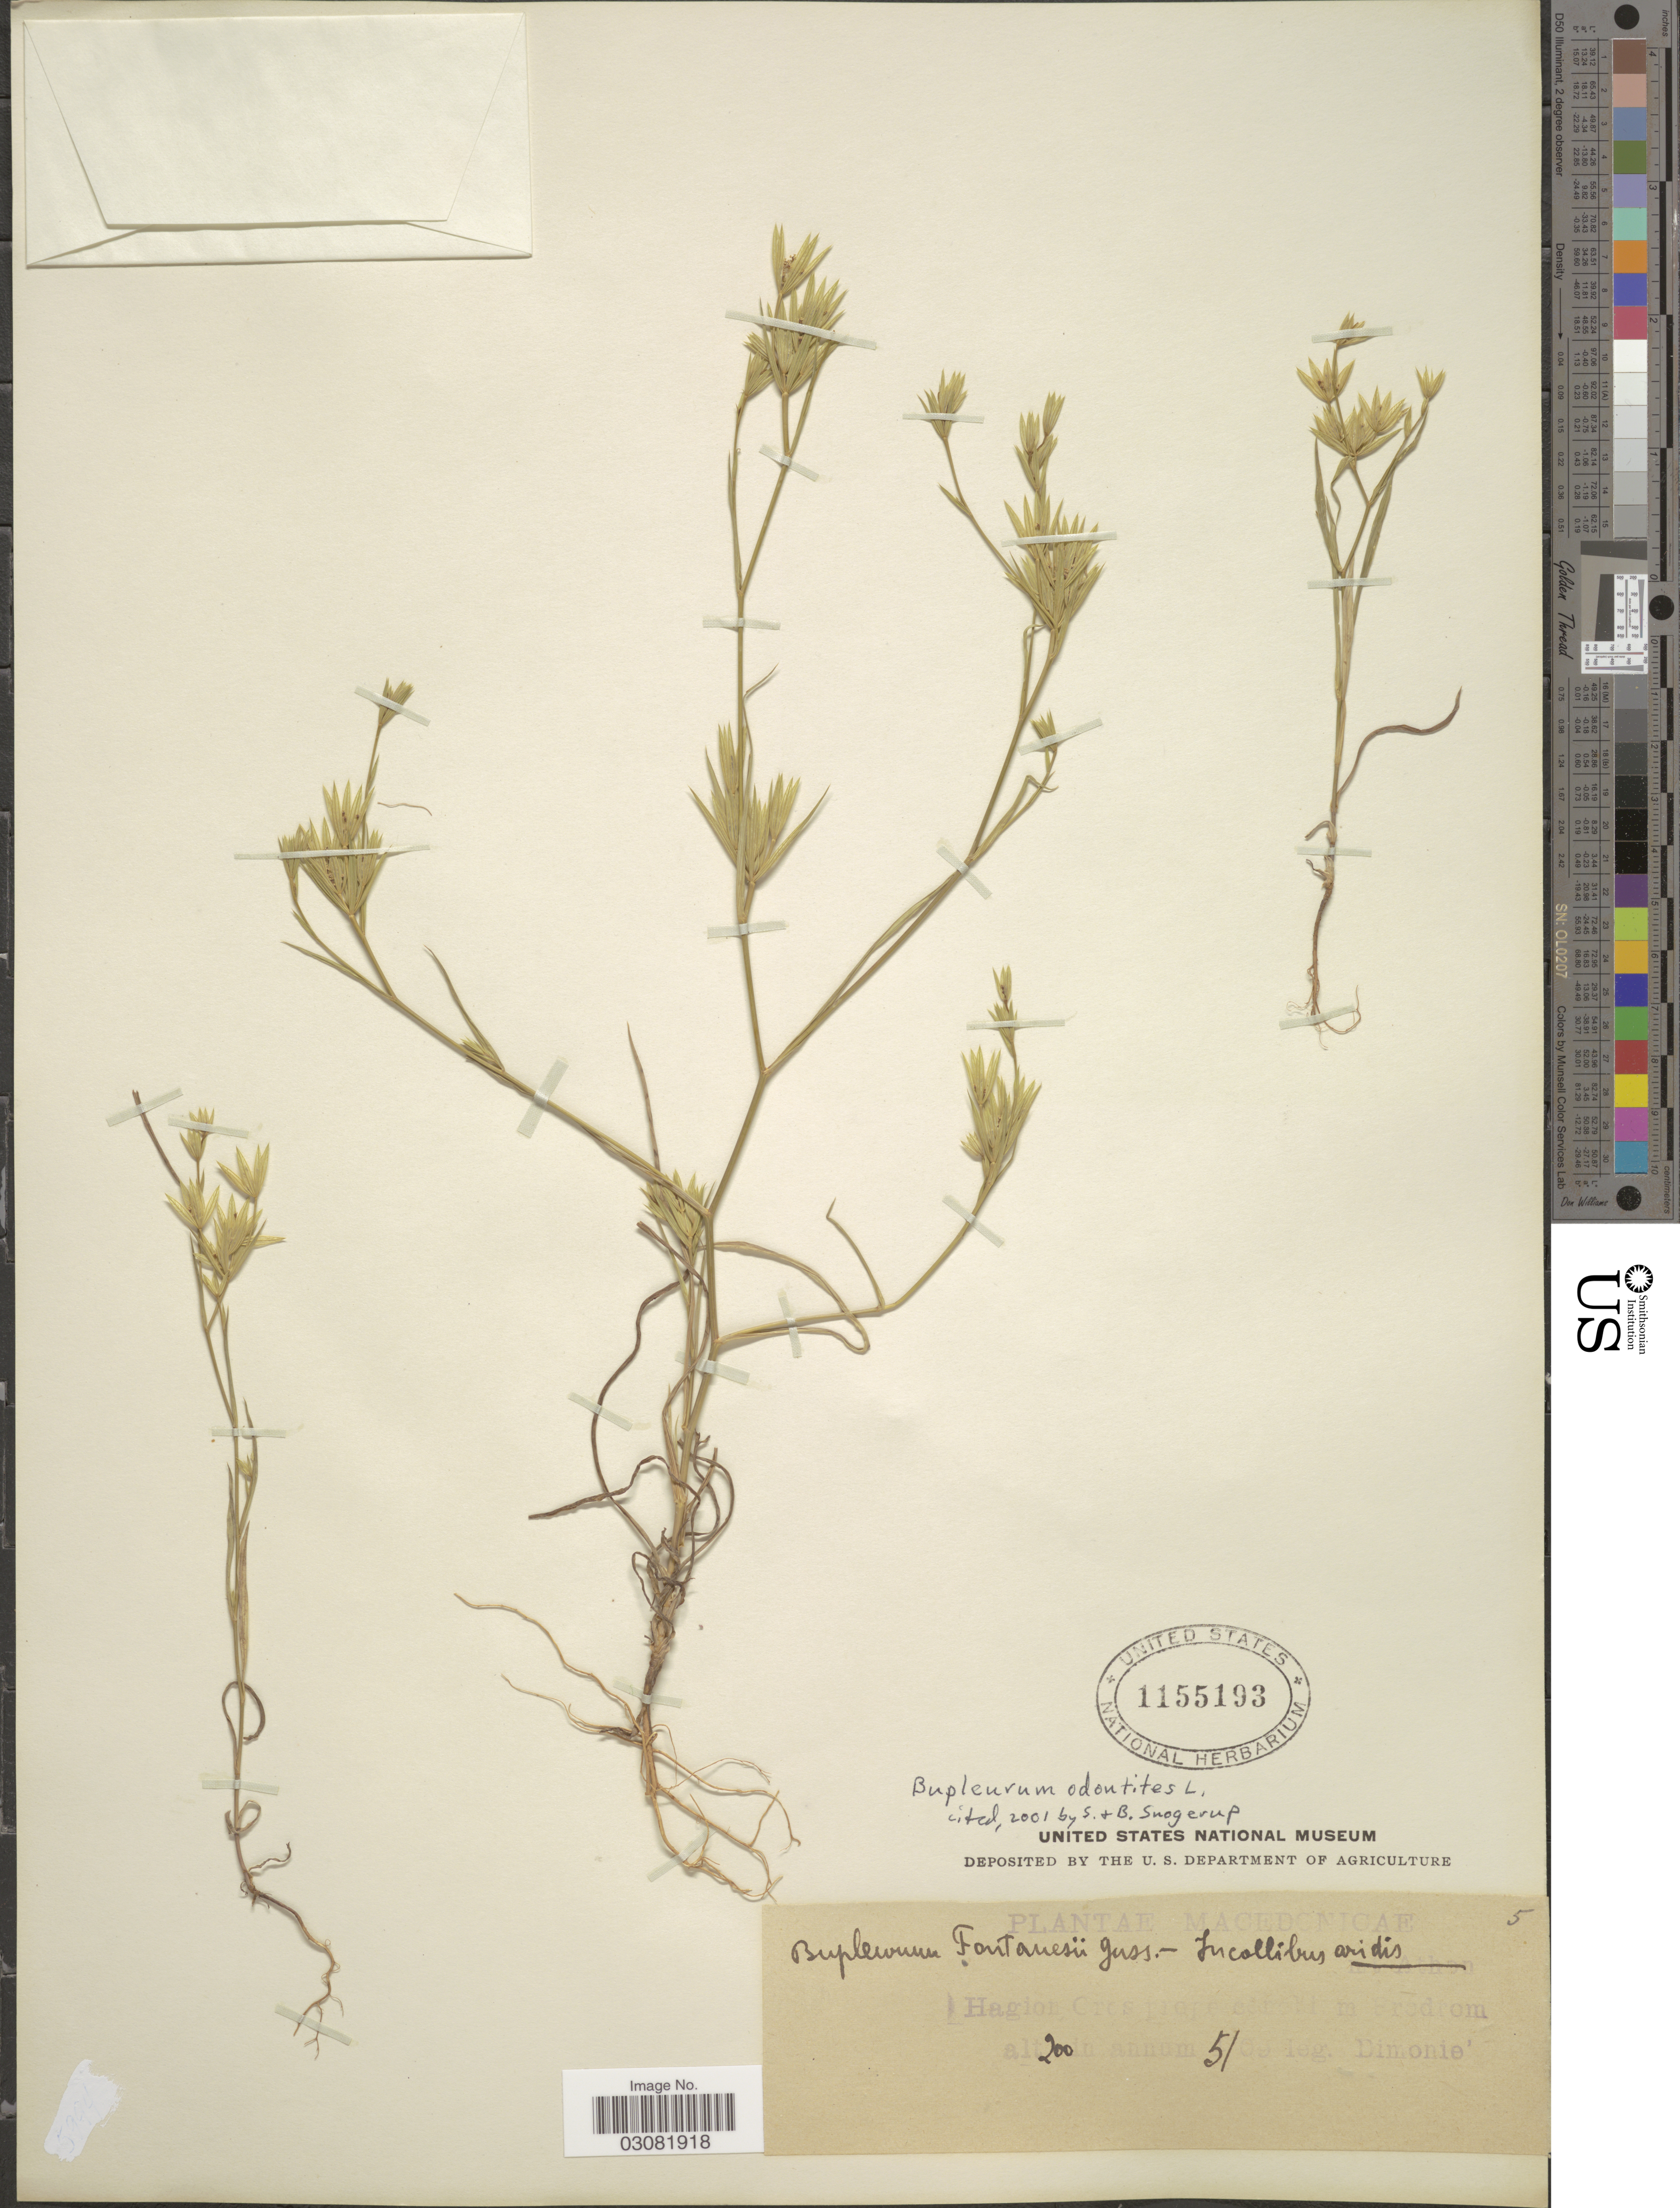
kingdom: Plantae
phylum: Tracheophyta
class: Magnoliopsida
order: Apiales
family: Apiaceae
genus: Bupleurum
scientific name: Bupleurum odontites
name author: L.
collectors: -. Dimonie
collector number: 5?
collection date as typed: Transcribed d/m/y: /5/9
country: North Macedonia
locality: Macedonicae. Hagion Cres prope cercli[interpreted] [illegible text]m credrom[interpreted].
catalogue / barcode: US 1155193